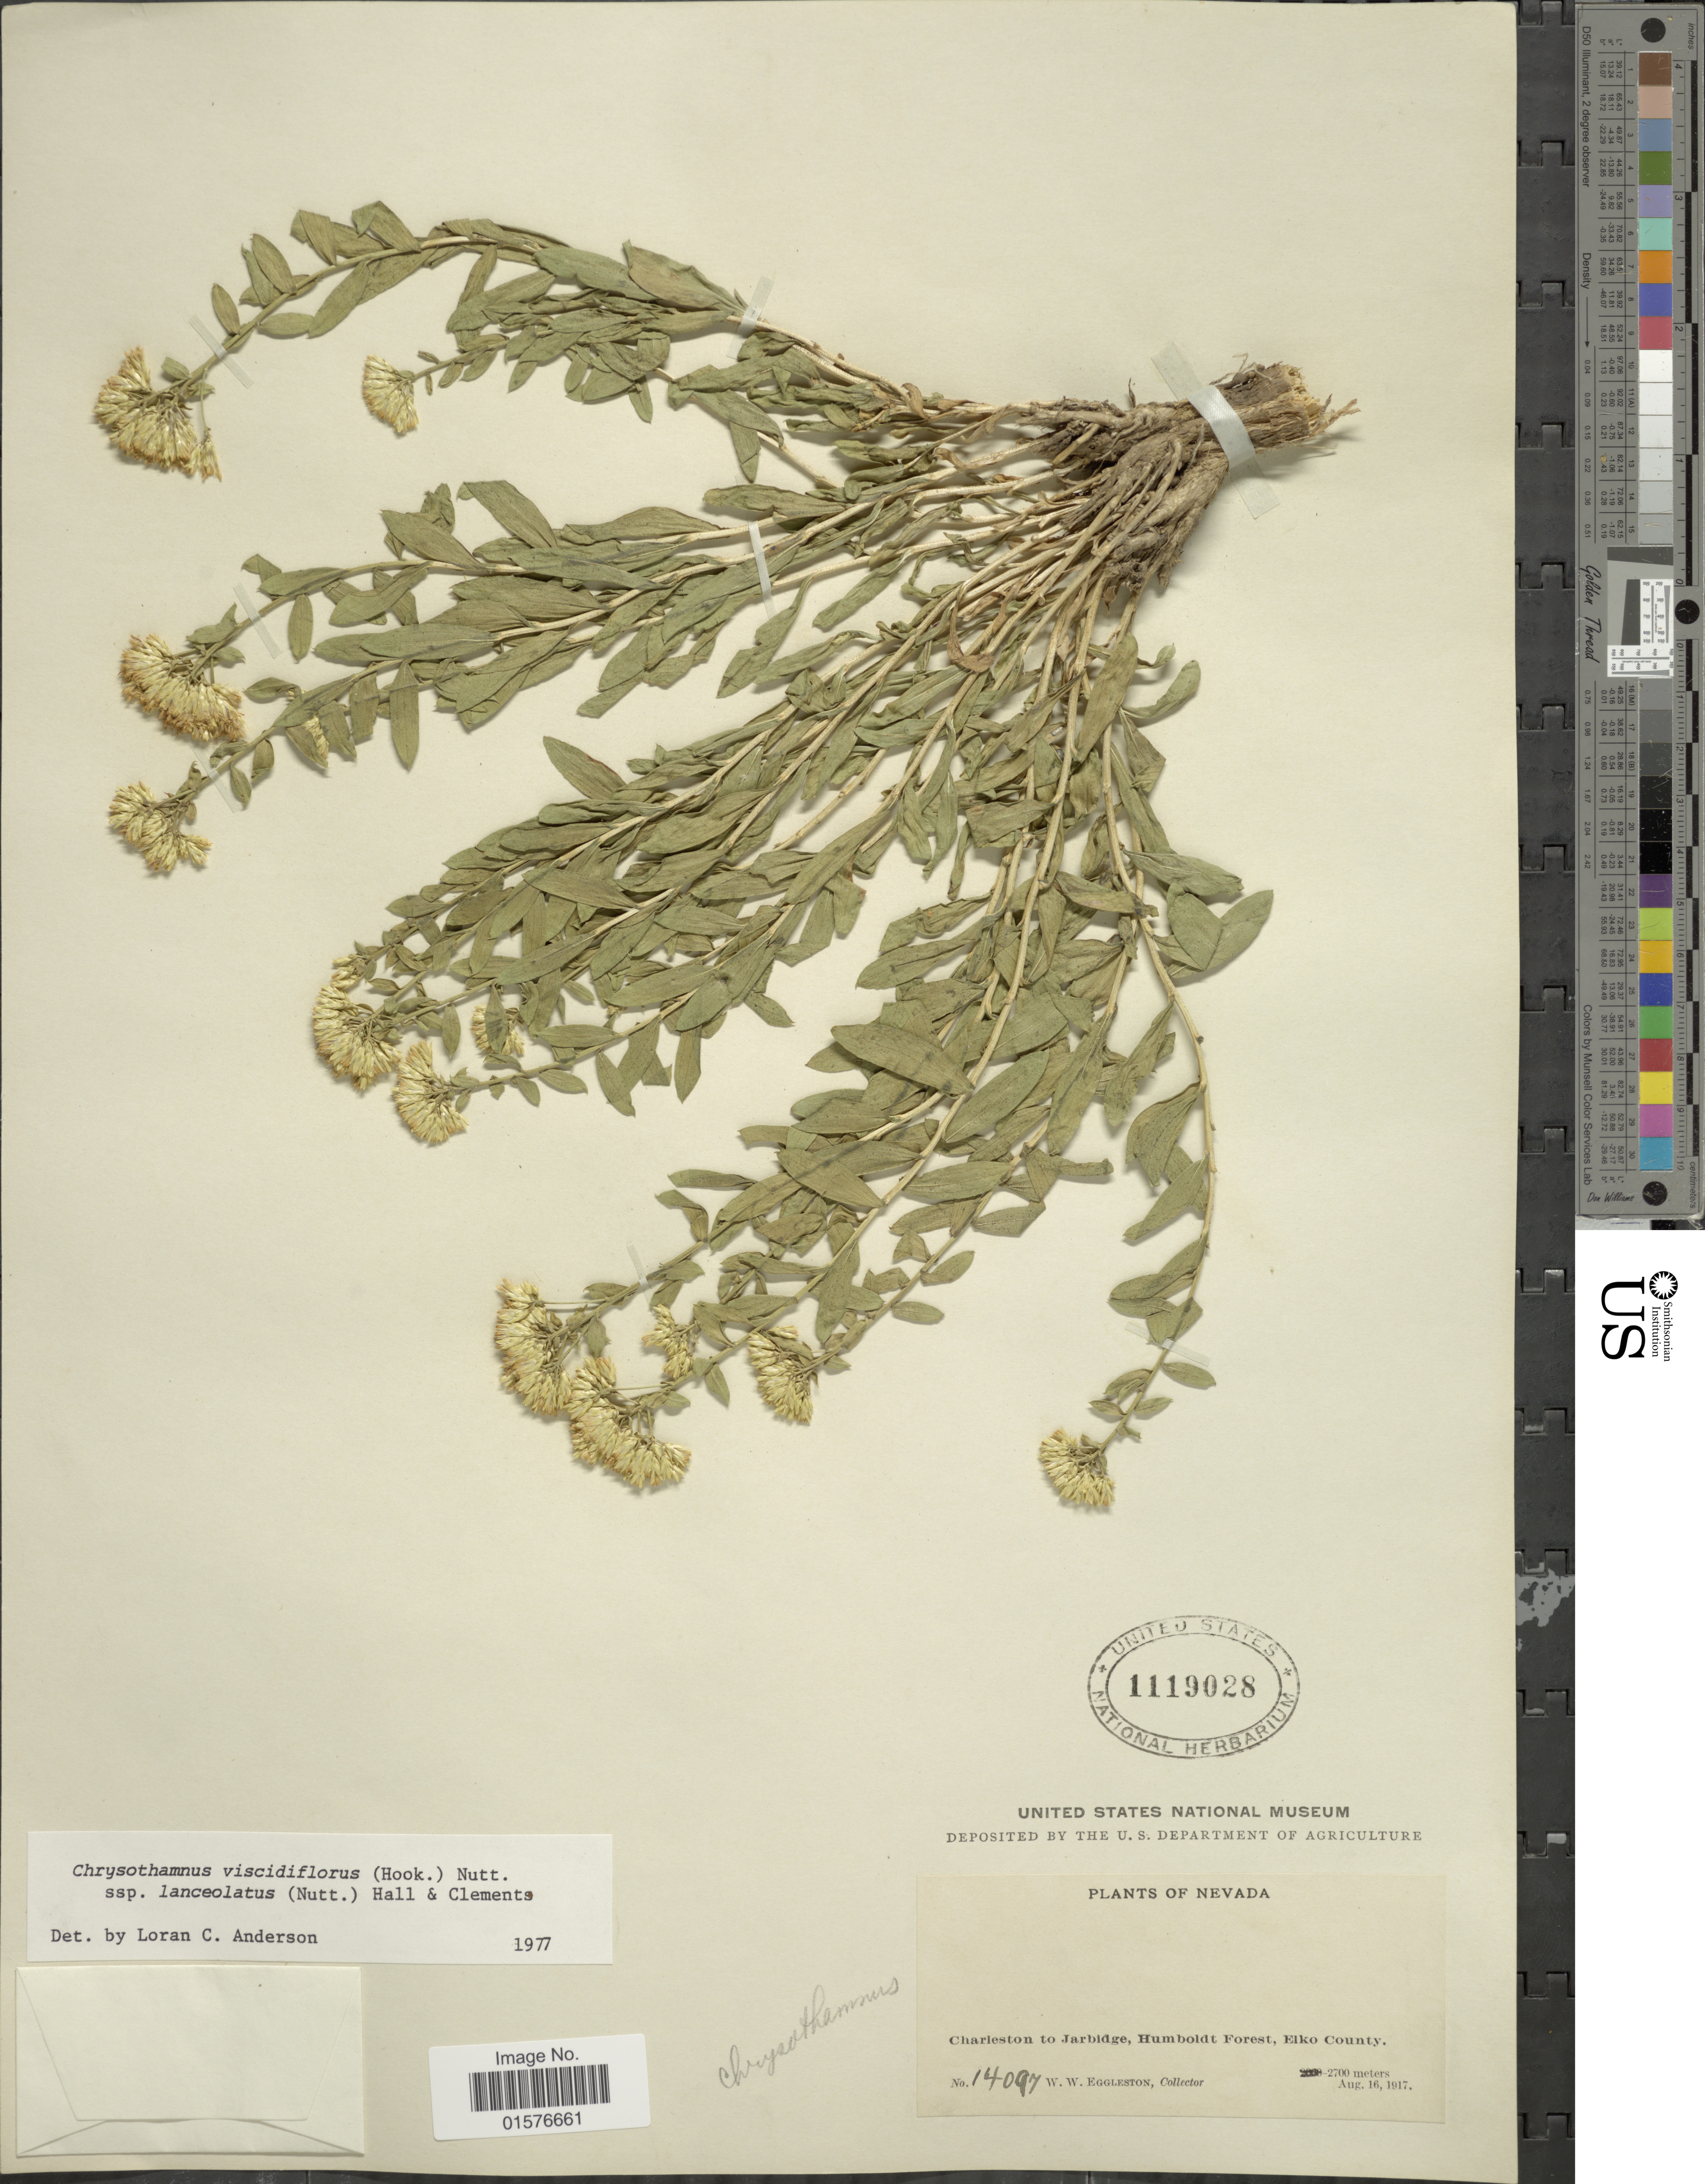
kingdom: Plantae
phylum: Tracheophyta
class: Magnoliopsida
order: Asterales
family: Asteraceae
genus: Chrysothamnus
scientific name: Chrysothamnus viscidiflorus subsp. lanceolatus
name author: (Nutt.) H.M. Hall & Clem.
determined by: Urbatsch, Lowell E., Curator (LSU), Louisiana State University (UNITED STATES)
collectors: W. W. Eggleston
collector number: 14097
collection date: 1917-08-16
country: United States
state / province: Nevada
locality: Charleston to Jarbridge, Humboldt Forest, Elko County.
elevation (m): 2700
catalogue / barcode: US 1119028